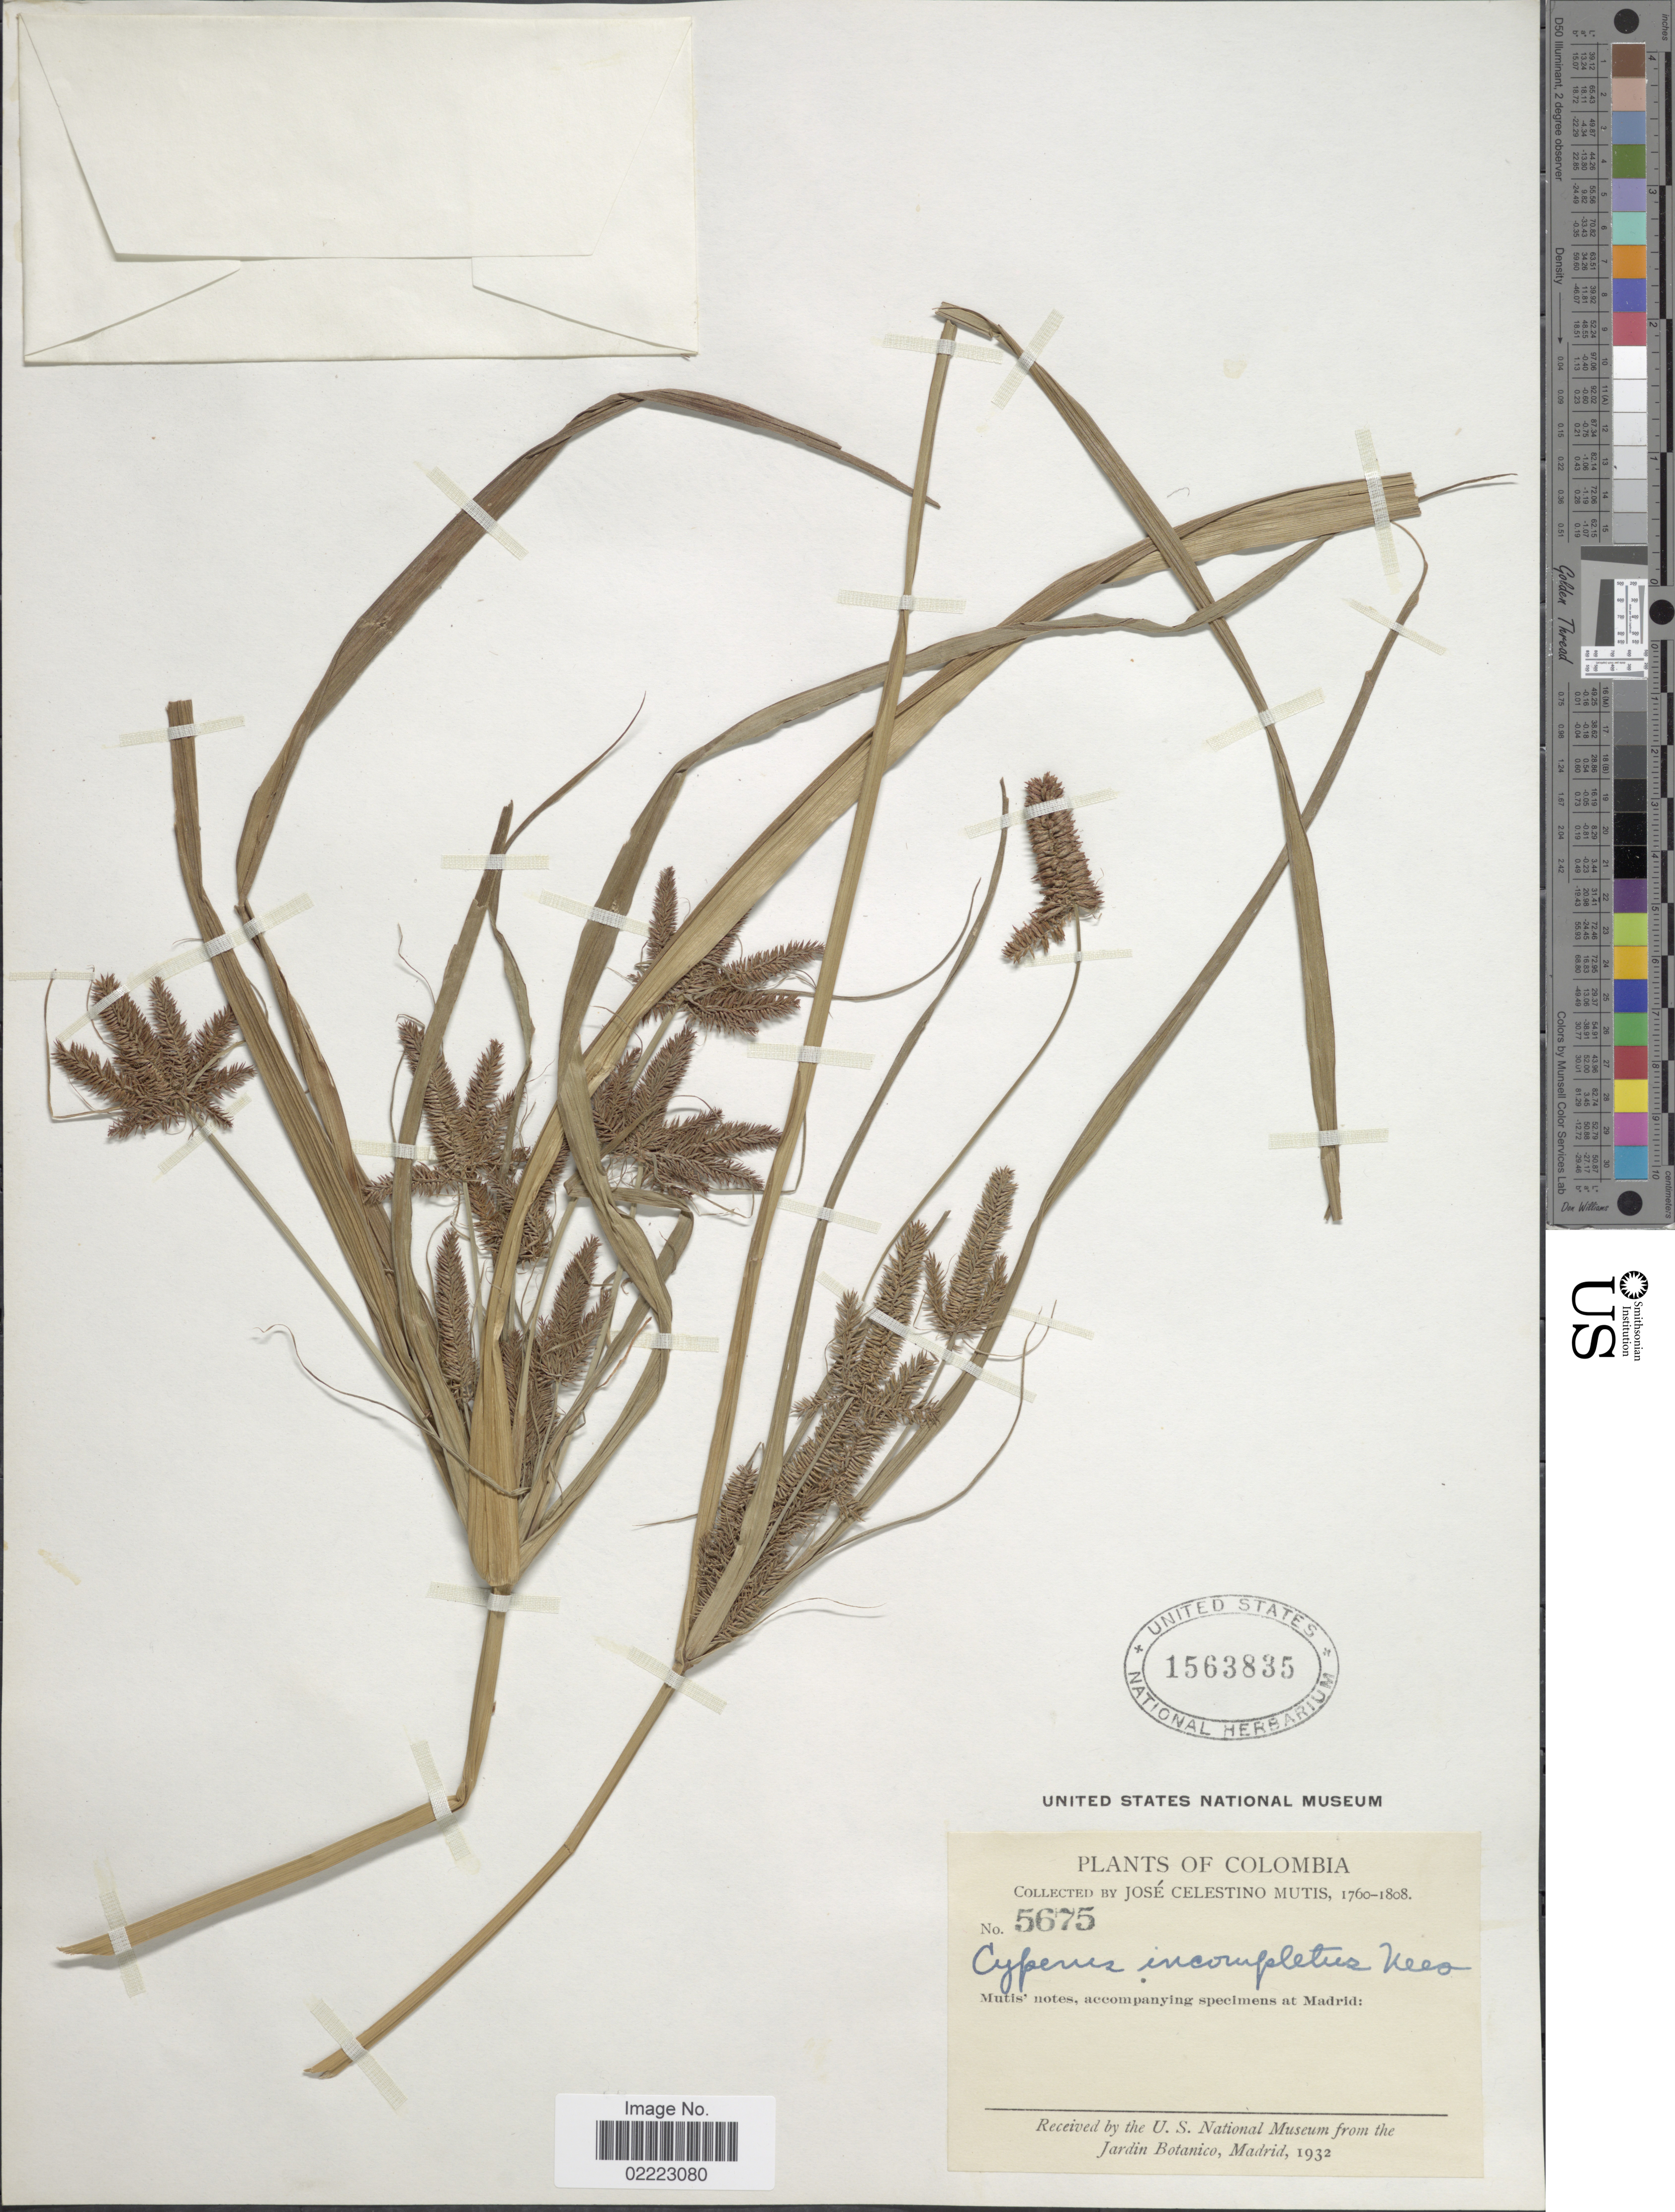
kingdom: Plantae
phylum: Tracheophyta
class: Liliopsida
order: Poales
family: Cyperaceae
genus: Cyperus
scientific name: Cyperus mutisii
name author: (Kunth) Andersson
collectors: J. C. B. Mutis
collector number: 5675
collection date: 1760/1808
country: Colombia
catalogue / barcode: US 1563835